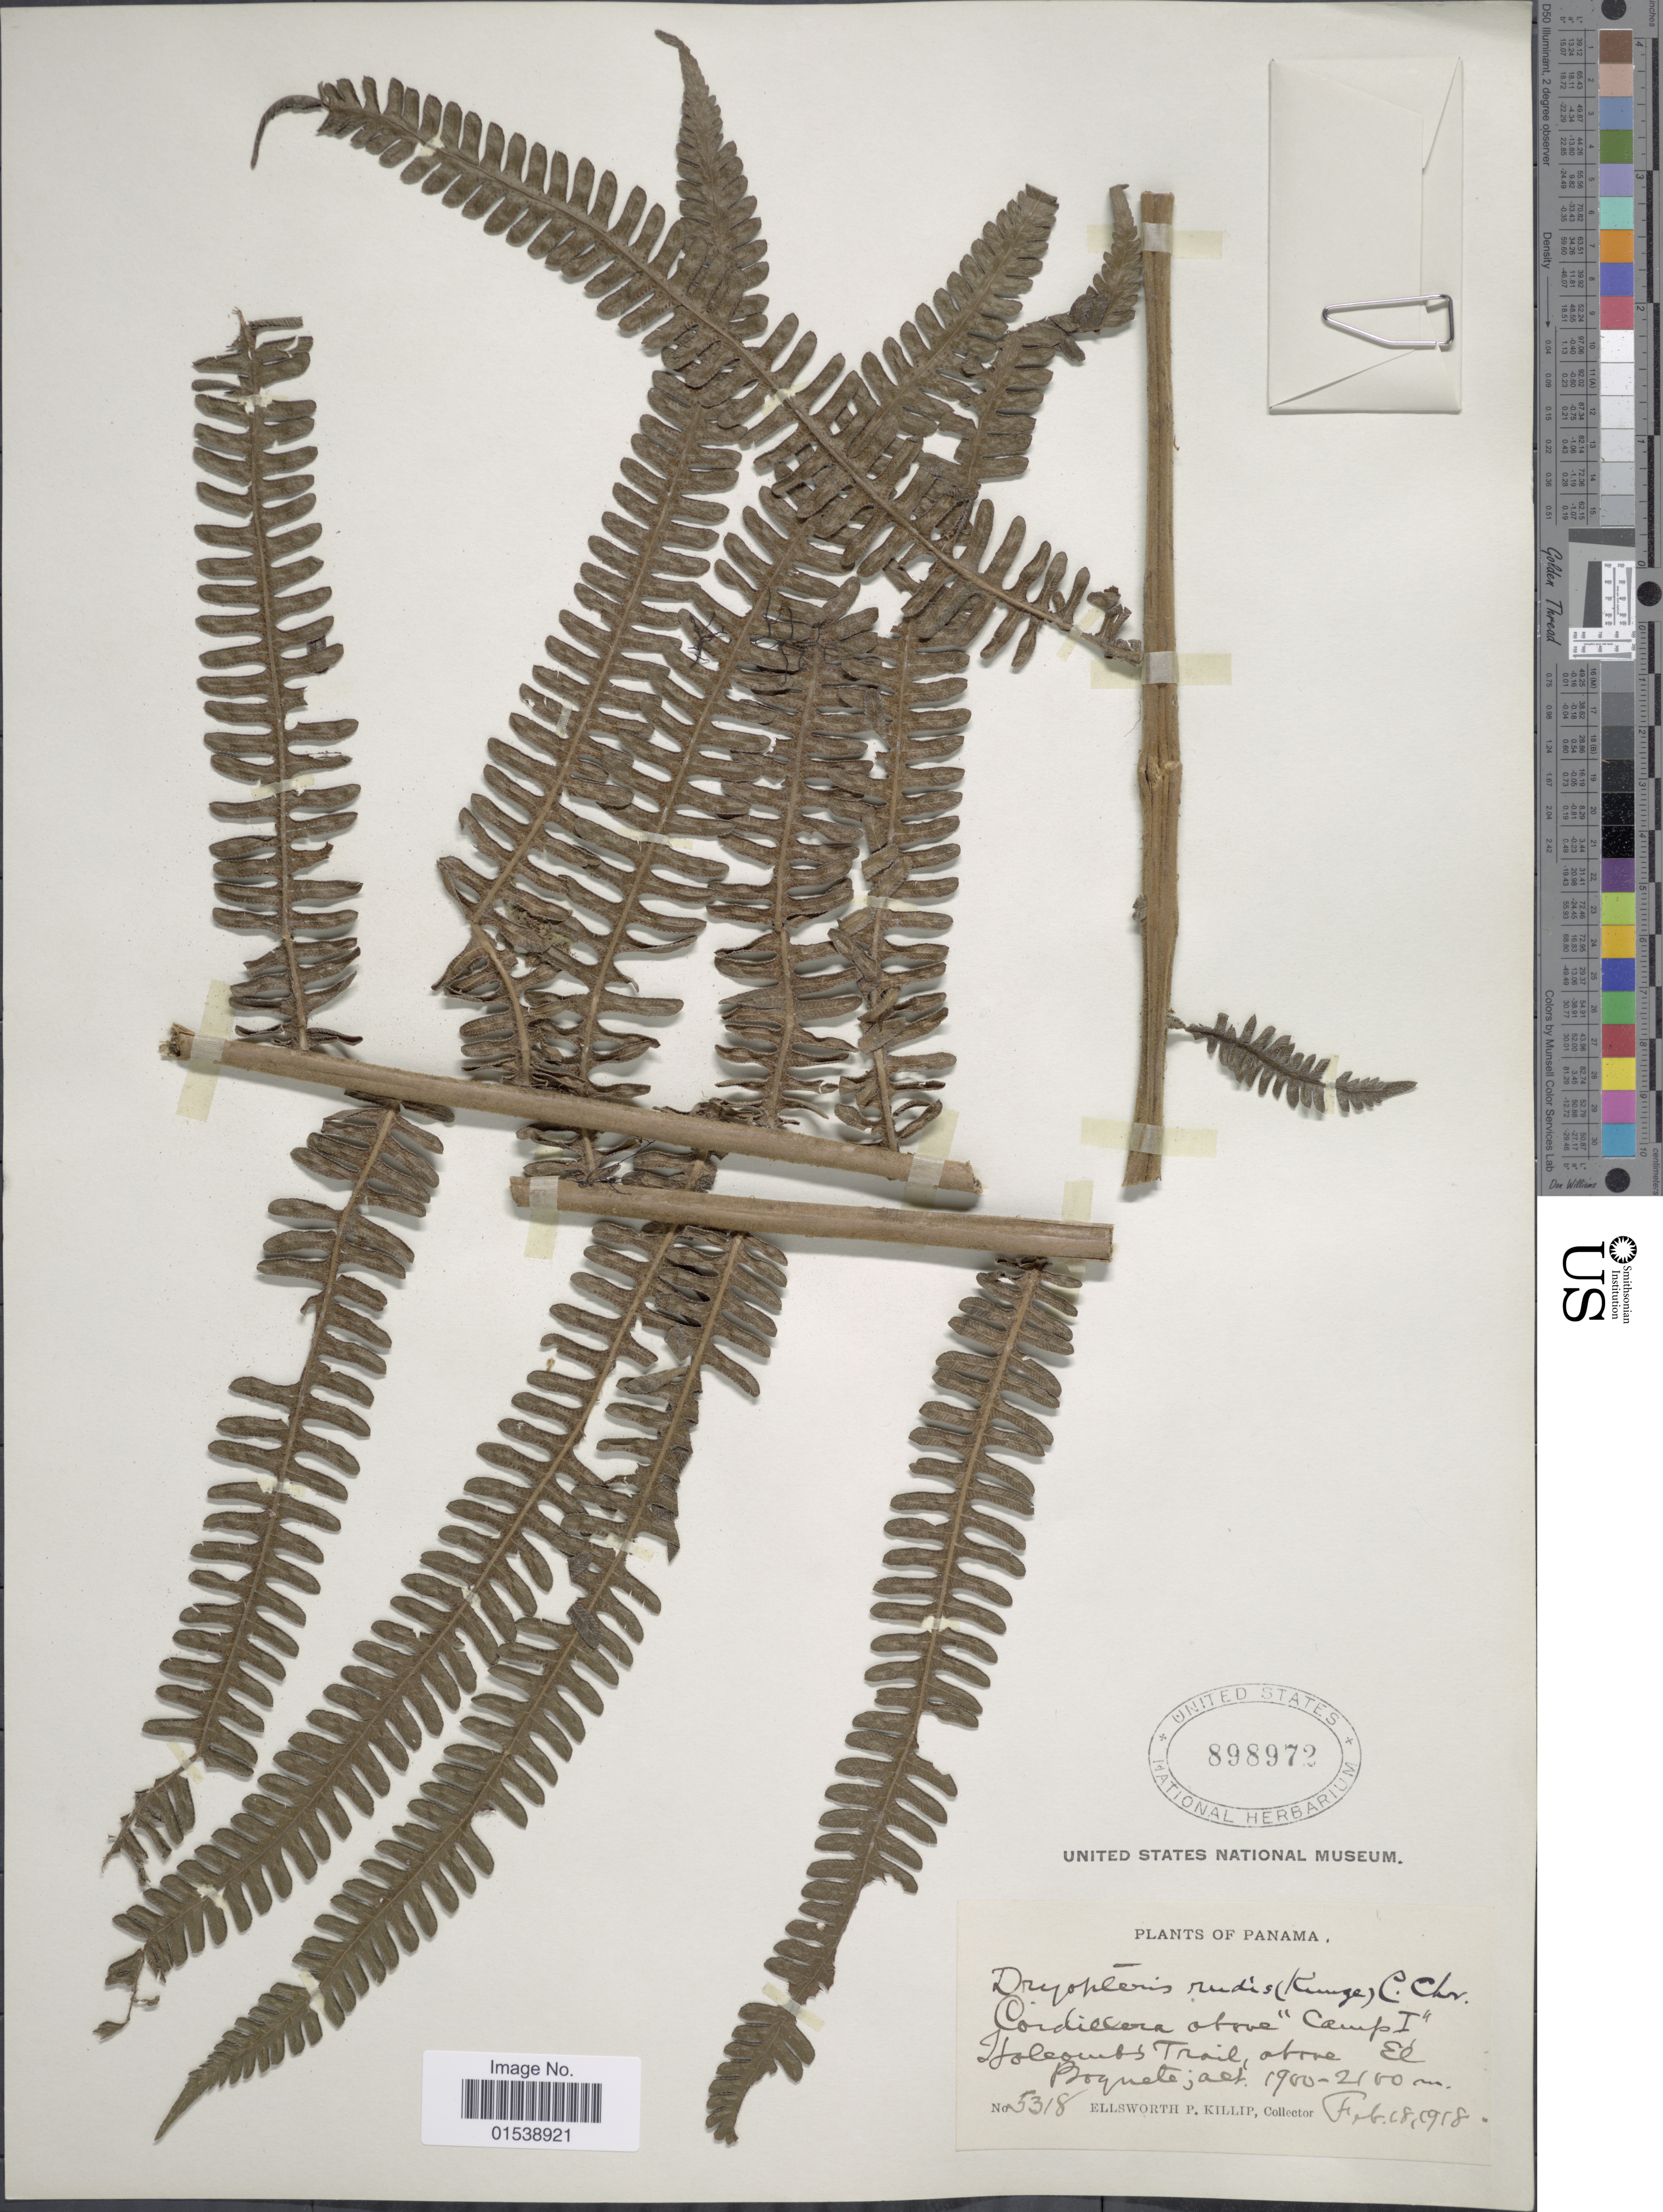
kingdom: Plantae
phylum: Tracheophyta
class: Polypodiopsida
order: Polypodiales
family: Thelypteridaceae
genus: Amauropelta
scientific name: Amauropelta rudis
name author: (Kunze) Pic. Serm.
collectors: E. P. Killip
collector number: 5318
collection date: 1918-02-18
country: Panama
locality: Cordillera above Camp 1, Holcomb's Trail above El Boquete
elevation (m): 1900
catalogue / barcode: US 898972